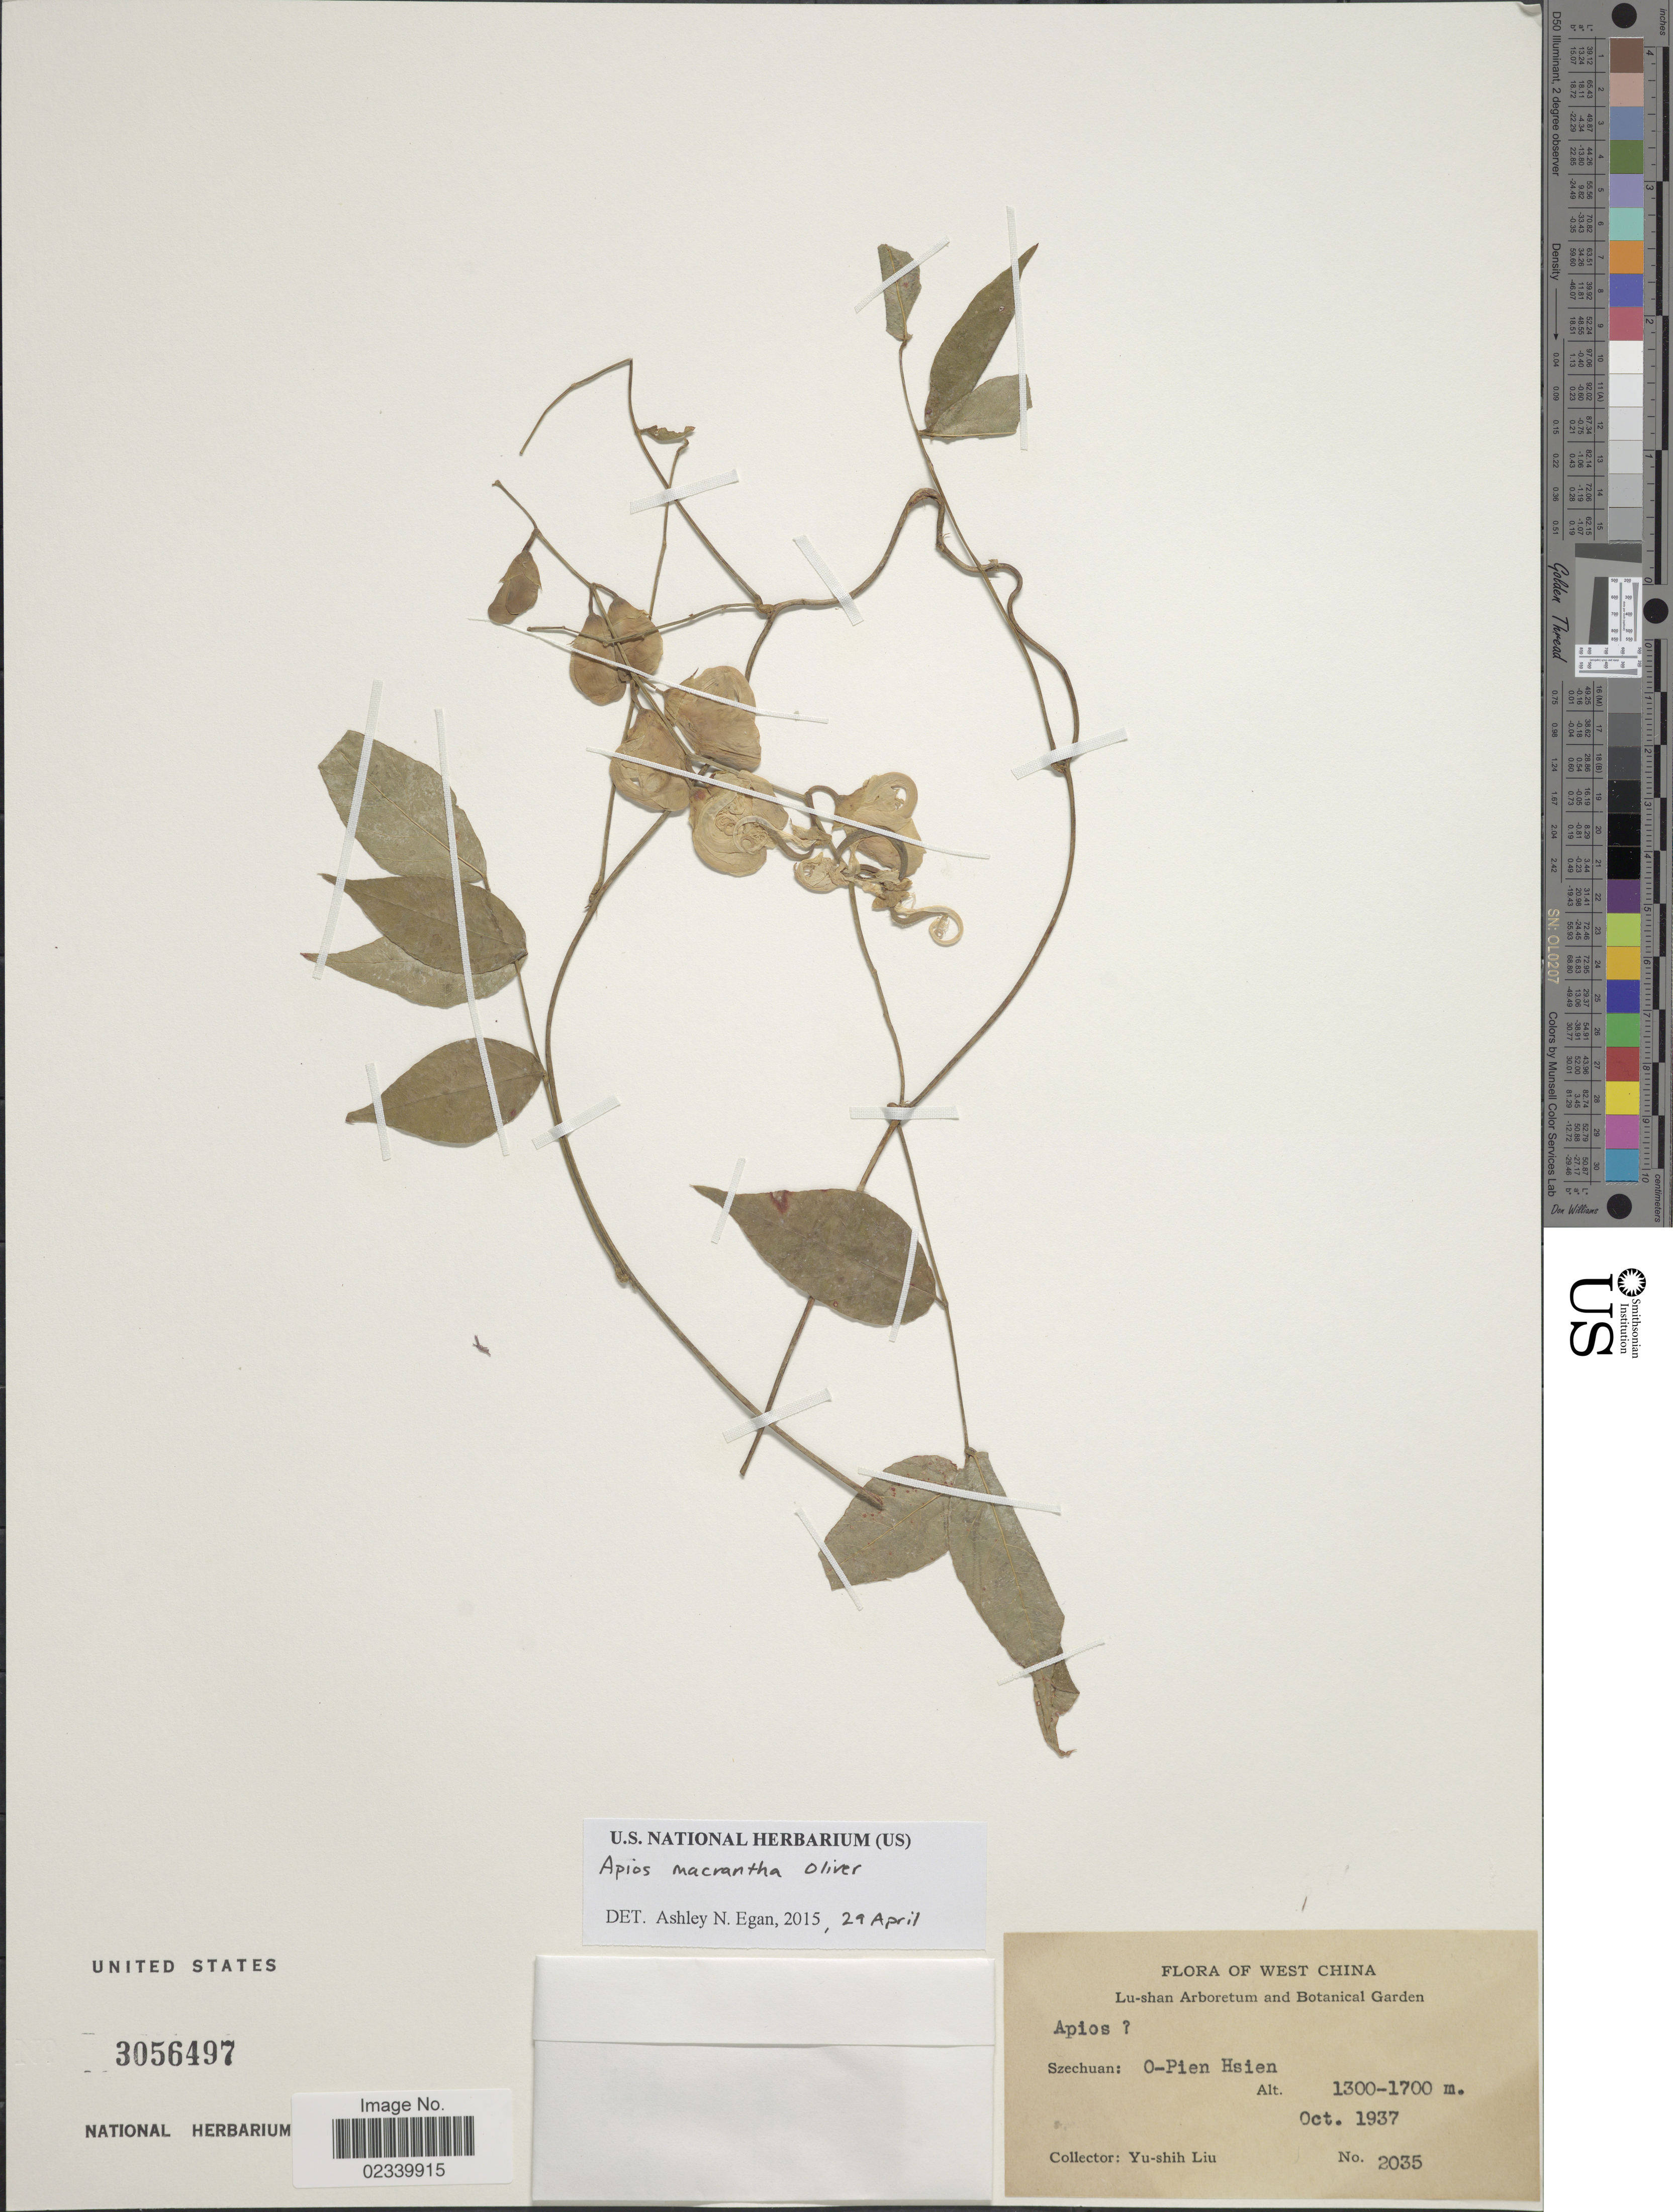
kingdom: Plantae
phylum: Tracheophyta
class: Magnoliopsida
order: Fabales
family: Fabaceae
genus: Apios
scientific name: Apios macrantha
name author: Oliv.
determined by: Egan, Ashley N., (US), Smithsonian Institution - National Museum of Natural History (UNITED STATES)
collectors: Y.-S. Liu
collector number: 2035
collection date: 1937-10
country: China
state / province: Sichuan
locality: West China, Szechuan: O-Pien Hsien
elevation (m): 1300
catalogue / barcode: US 3056497